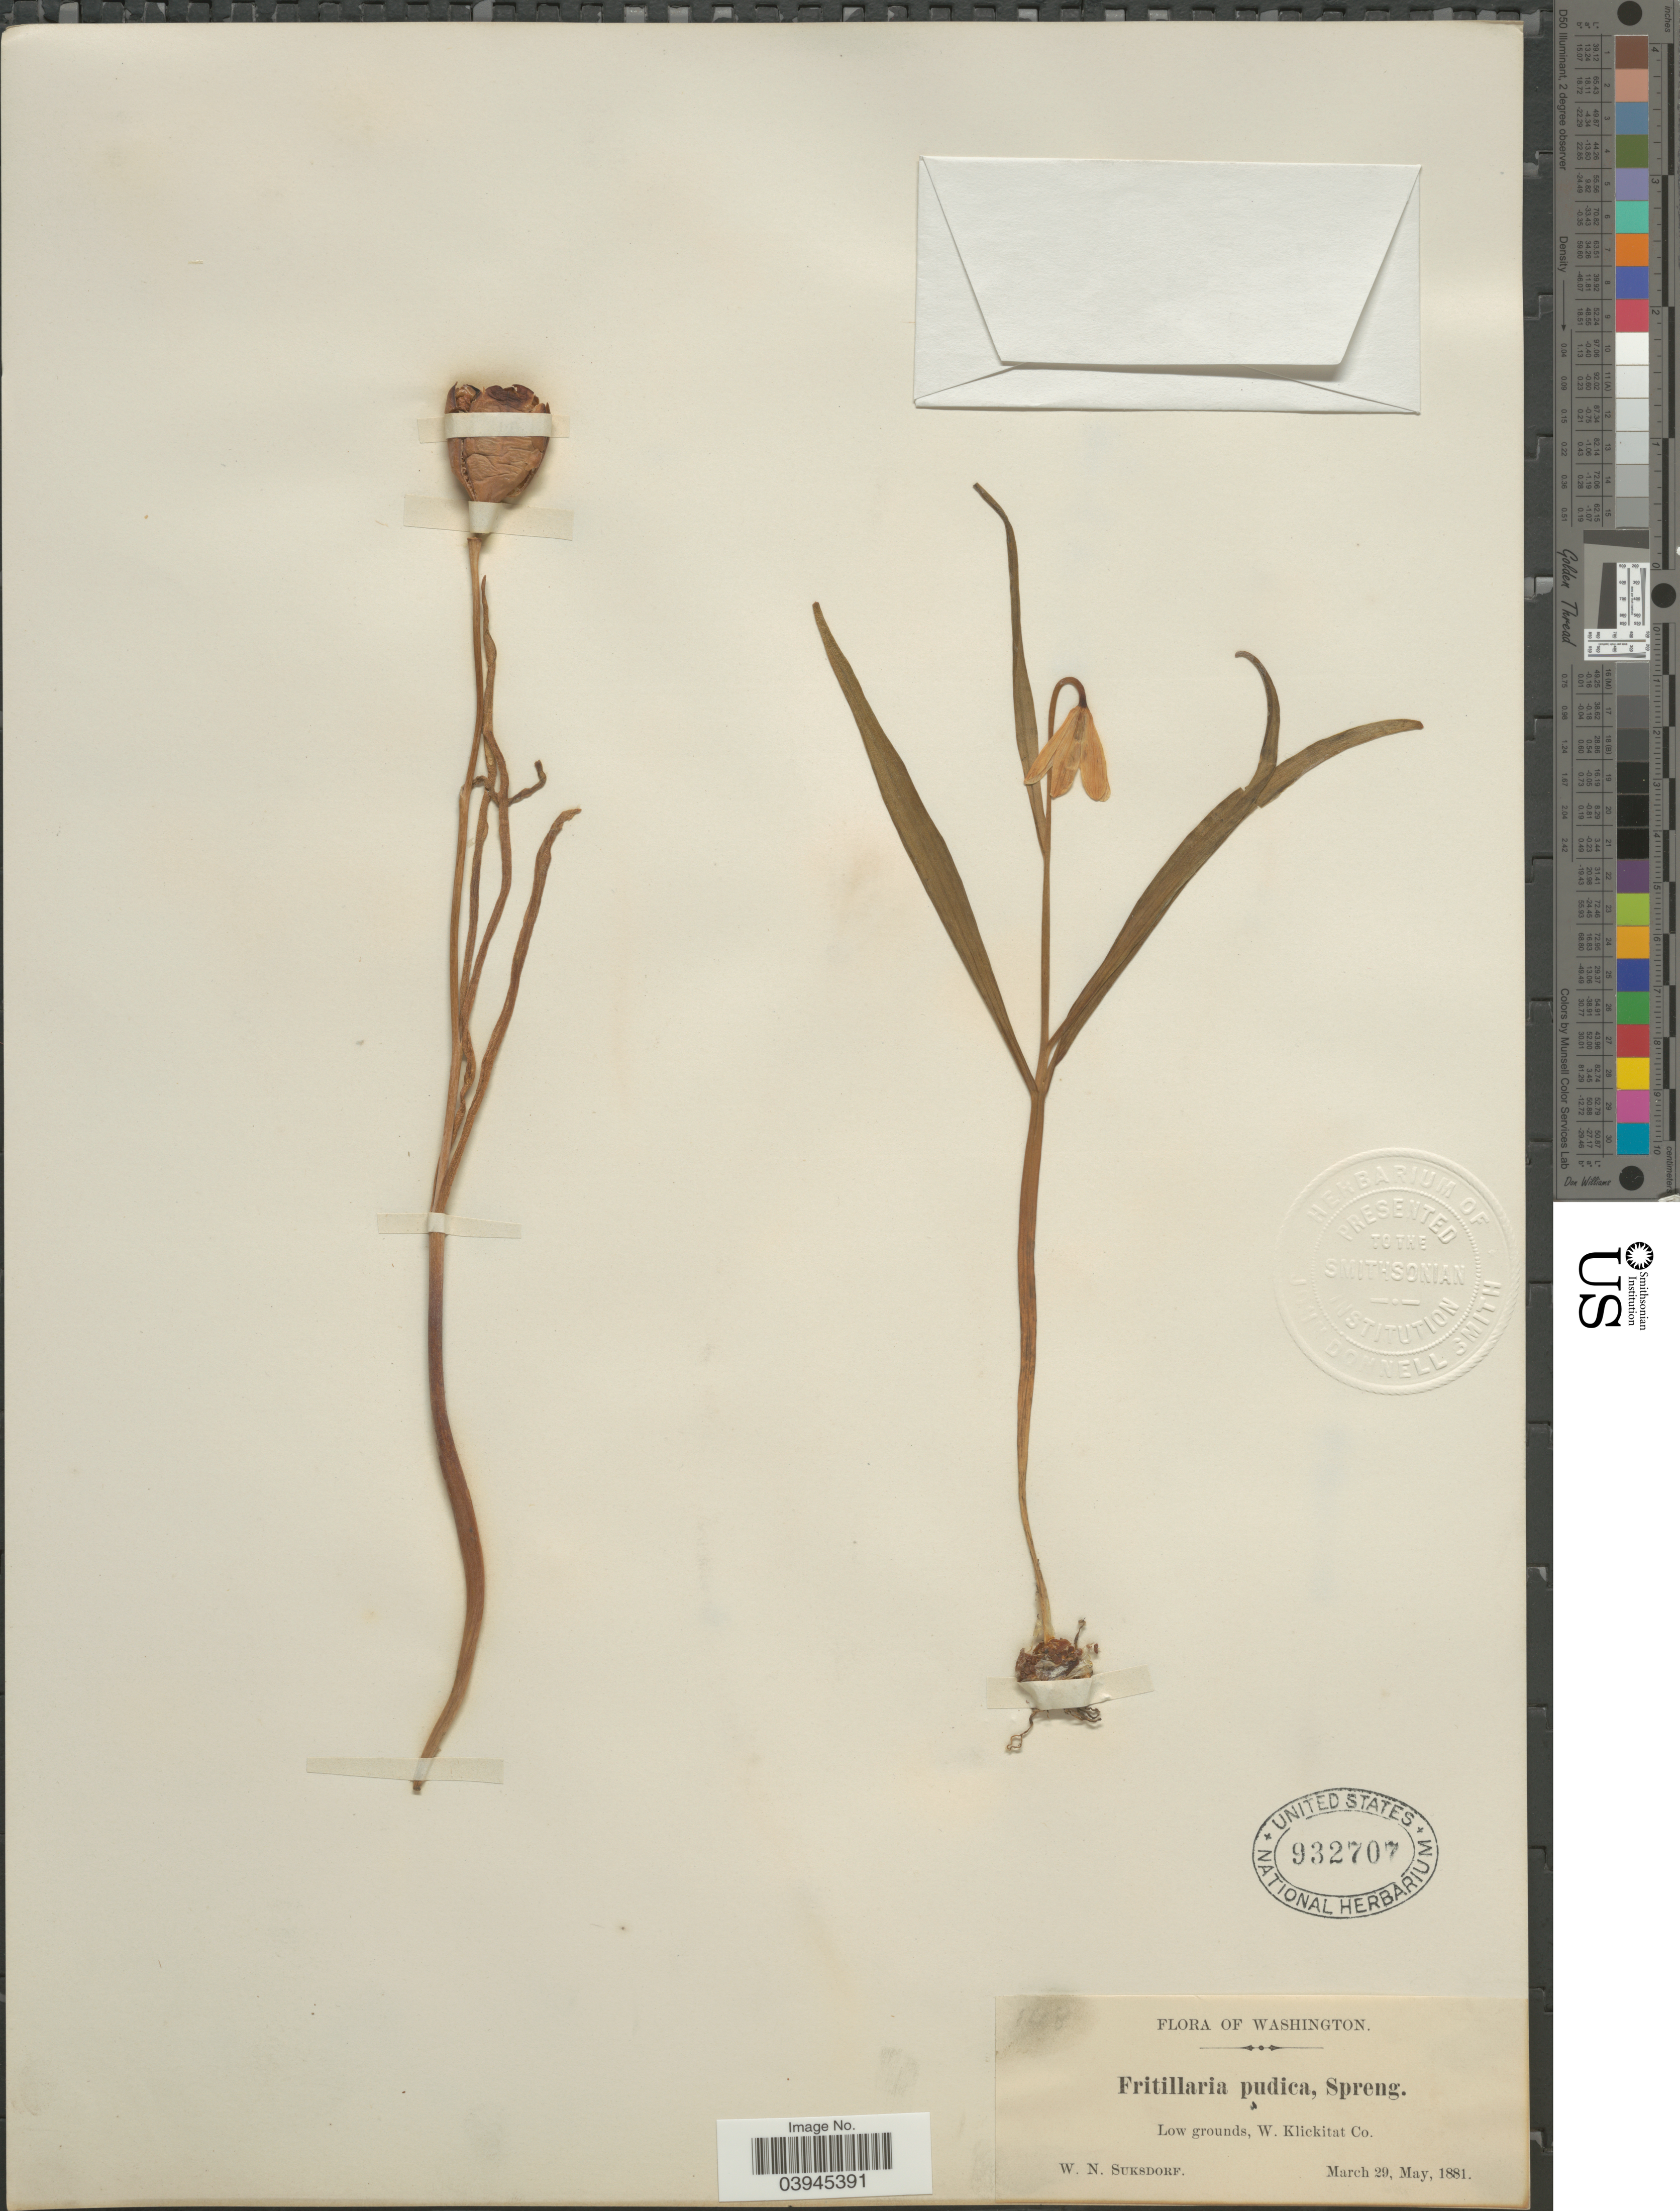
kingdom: Plantae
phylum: Tracheophyta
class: Liliopsida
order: Liliales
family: Liliaceae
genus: Fritillaria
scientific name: Fritillaria pudica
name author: (Pursh) Spreng.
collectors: W. N. Suksdorf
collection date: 1881-03-29/1881-05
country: United States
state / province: Washington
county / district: Klickitat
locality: W. Klickitat Co.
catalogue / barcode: US 932707